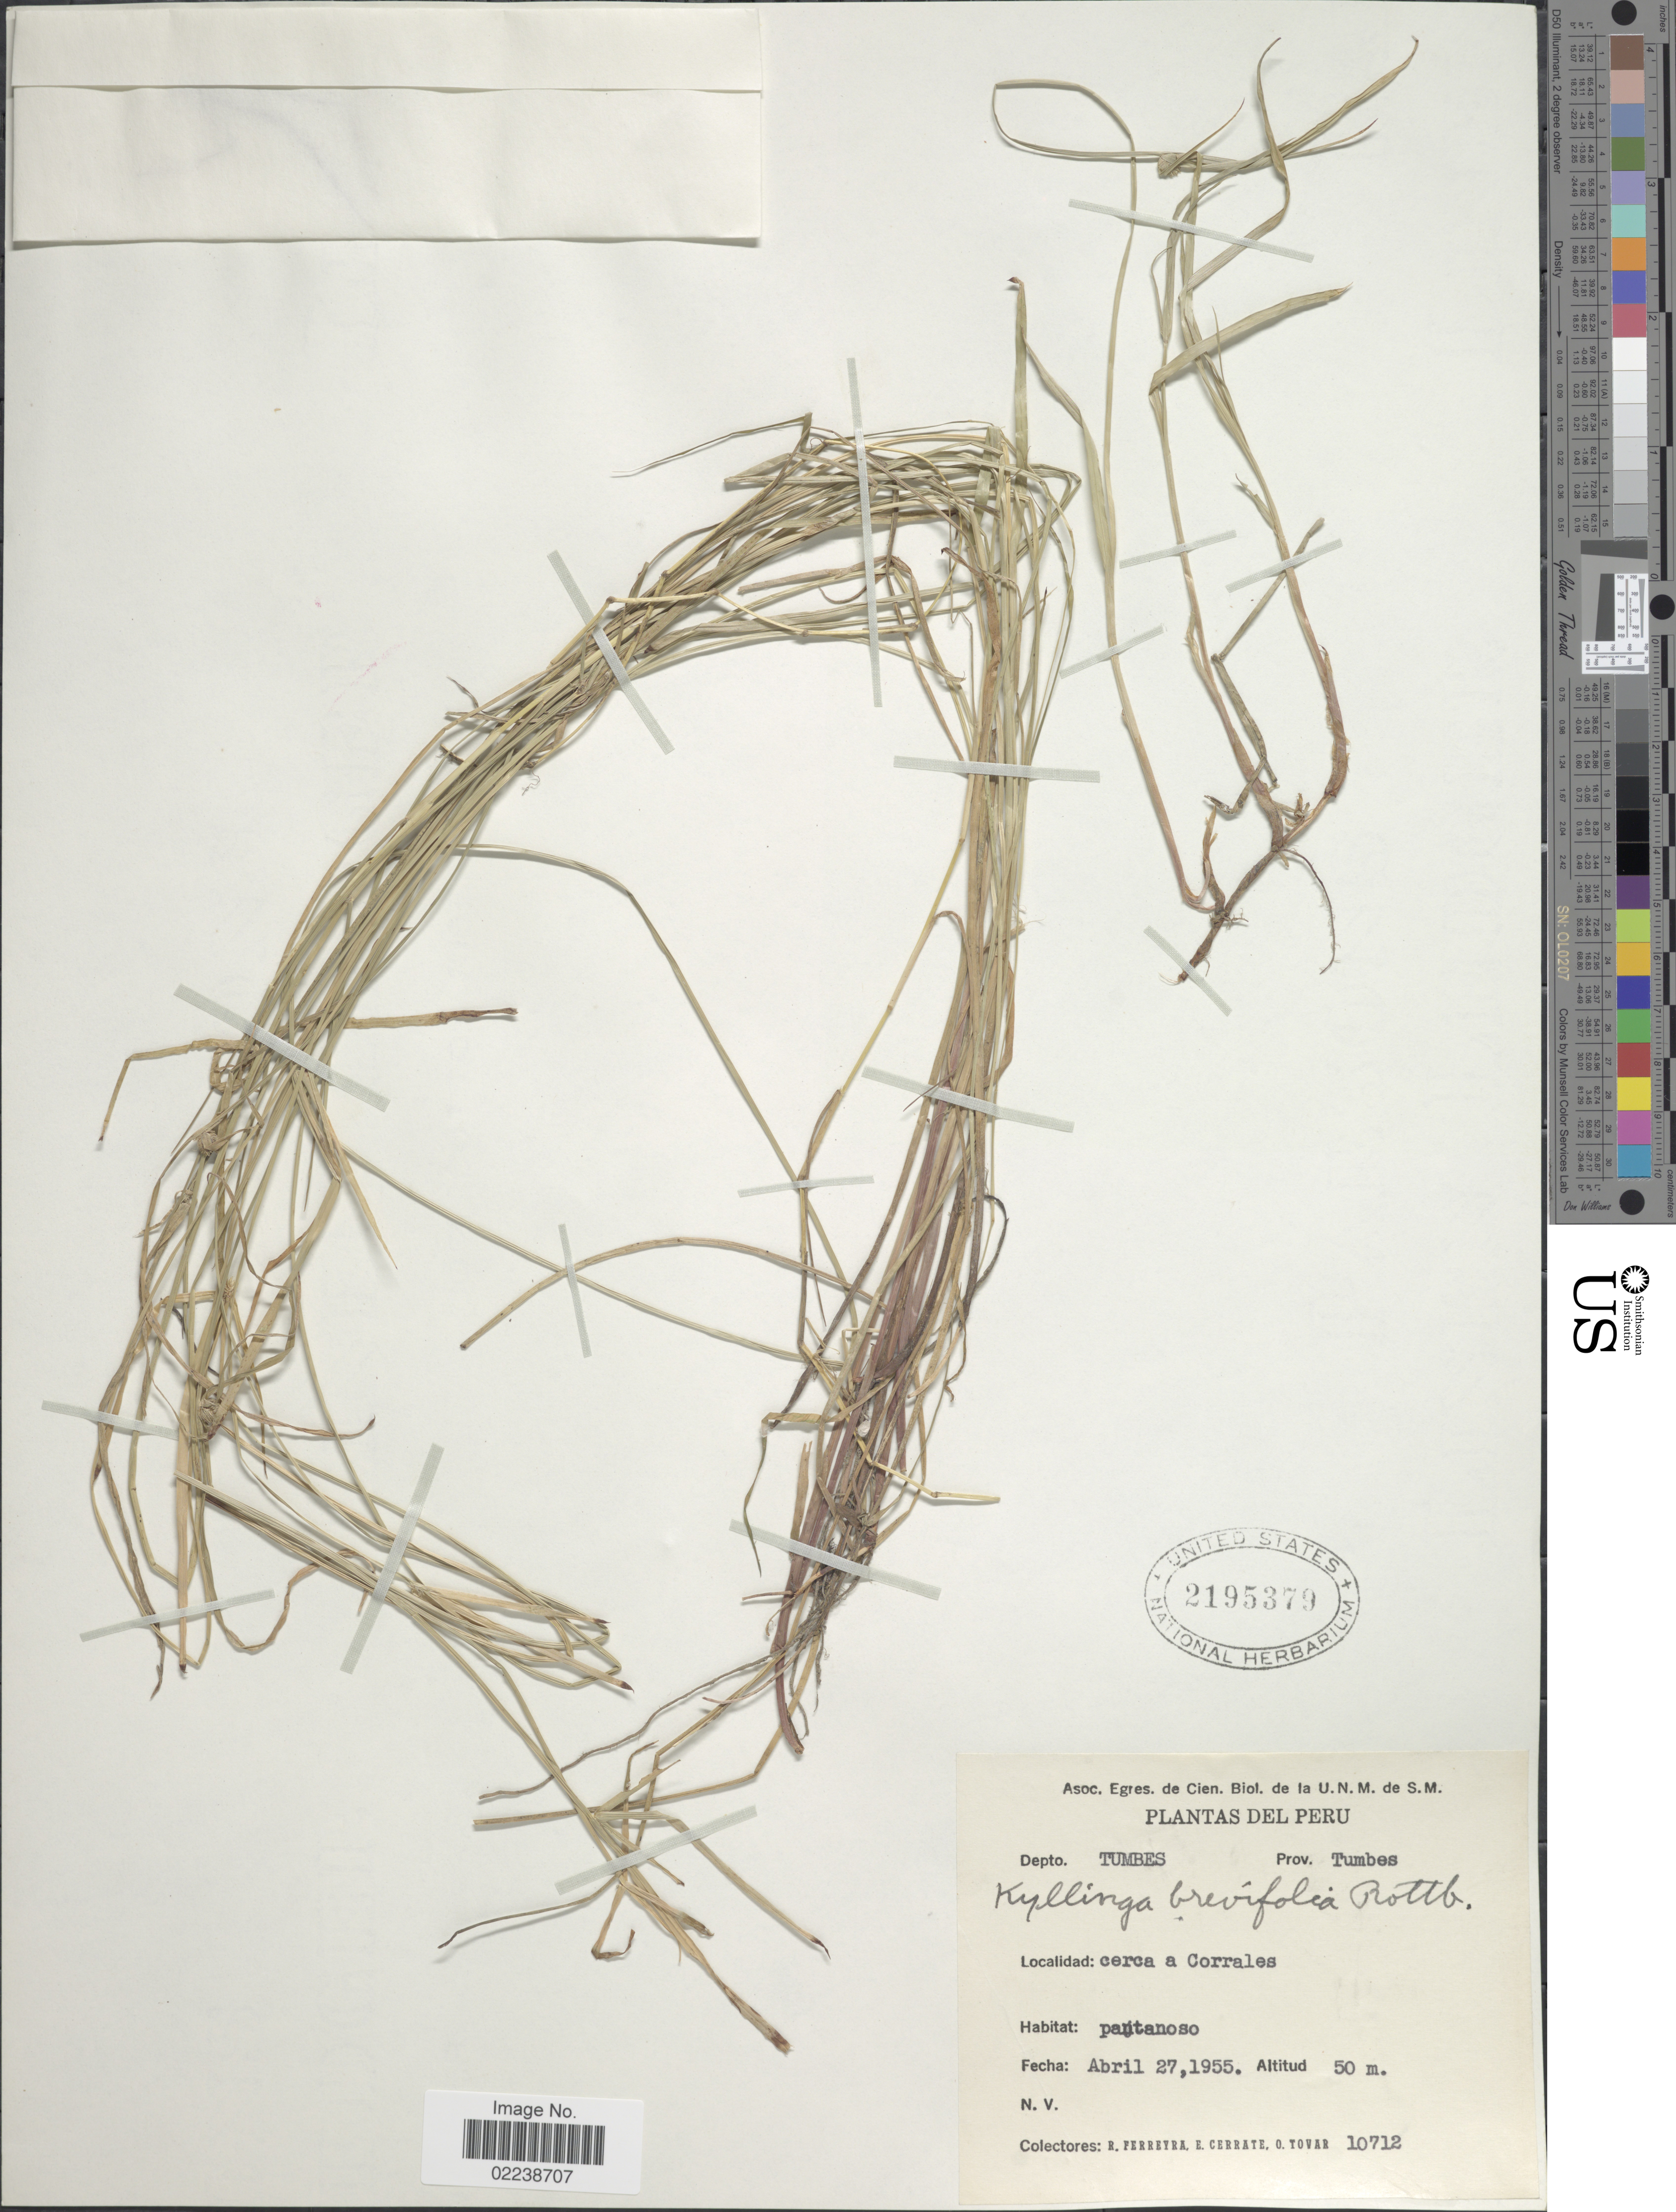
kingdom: Plantae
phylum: Tracheophyta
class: Liliopsida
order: Poales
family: Cyperaceae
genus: Cyperus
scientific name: Cyperus brevifolius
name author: (Rottb.) Hassk.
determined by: Strong, M. T., (US), Smithsonian Institution - National Museum of Natural History (UNITED STATES)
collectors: R. A. Ferreyra, E. Cerrate & Ó. Tovar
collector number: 10712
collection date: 1955-04-27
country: Peru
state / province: Tumbes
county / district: Tumbes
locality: Prov. Tumbes, cerca a Corrales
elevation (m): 50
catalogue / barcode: US 2195379